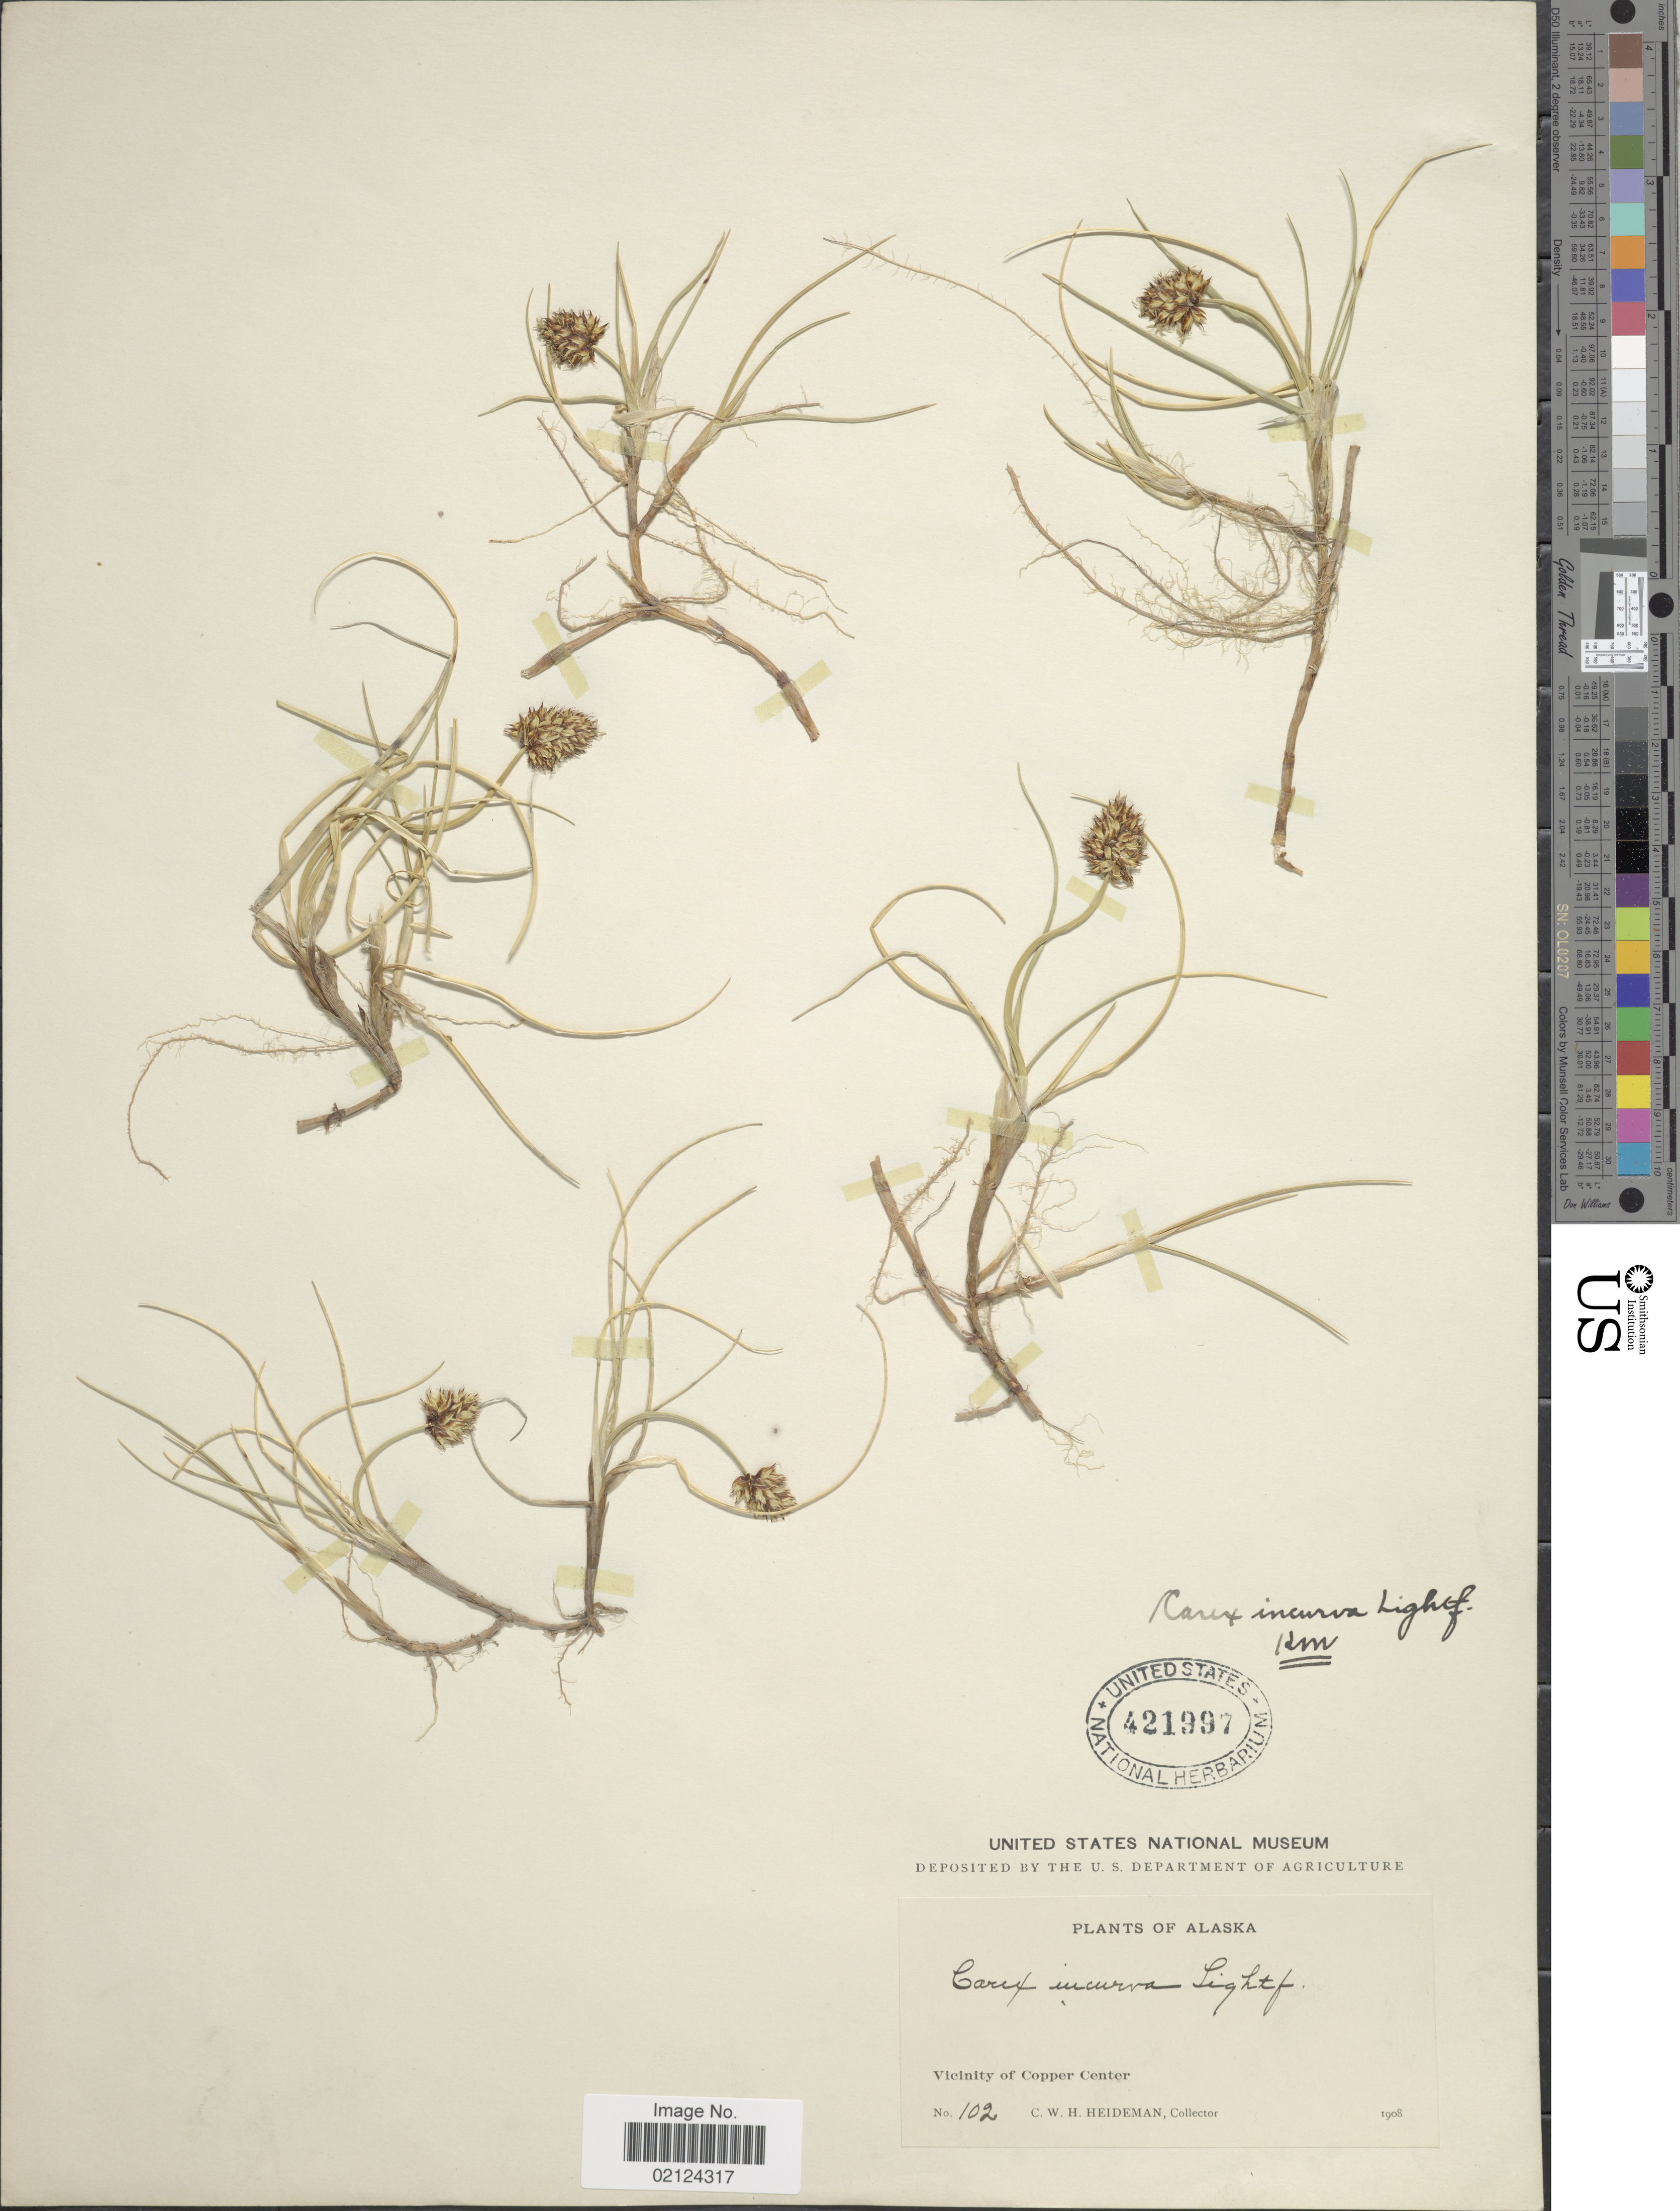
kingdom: Plantae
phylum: Tracheophyta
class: Liliopsida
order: Poales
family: Cyperaceae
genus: Carex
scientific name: Carex maritima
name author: Gunnerus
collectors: C. Heideman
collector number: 102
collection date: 1908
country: United States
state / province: Alaska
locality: Vicinity of Copper Center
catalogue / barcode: US 421997